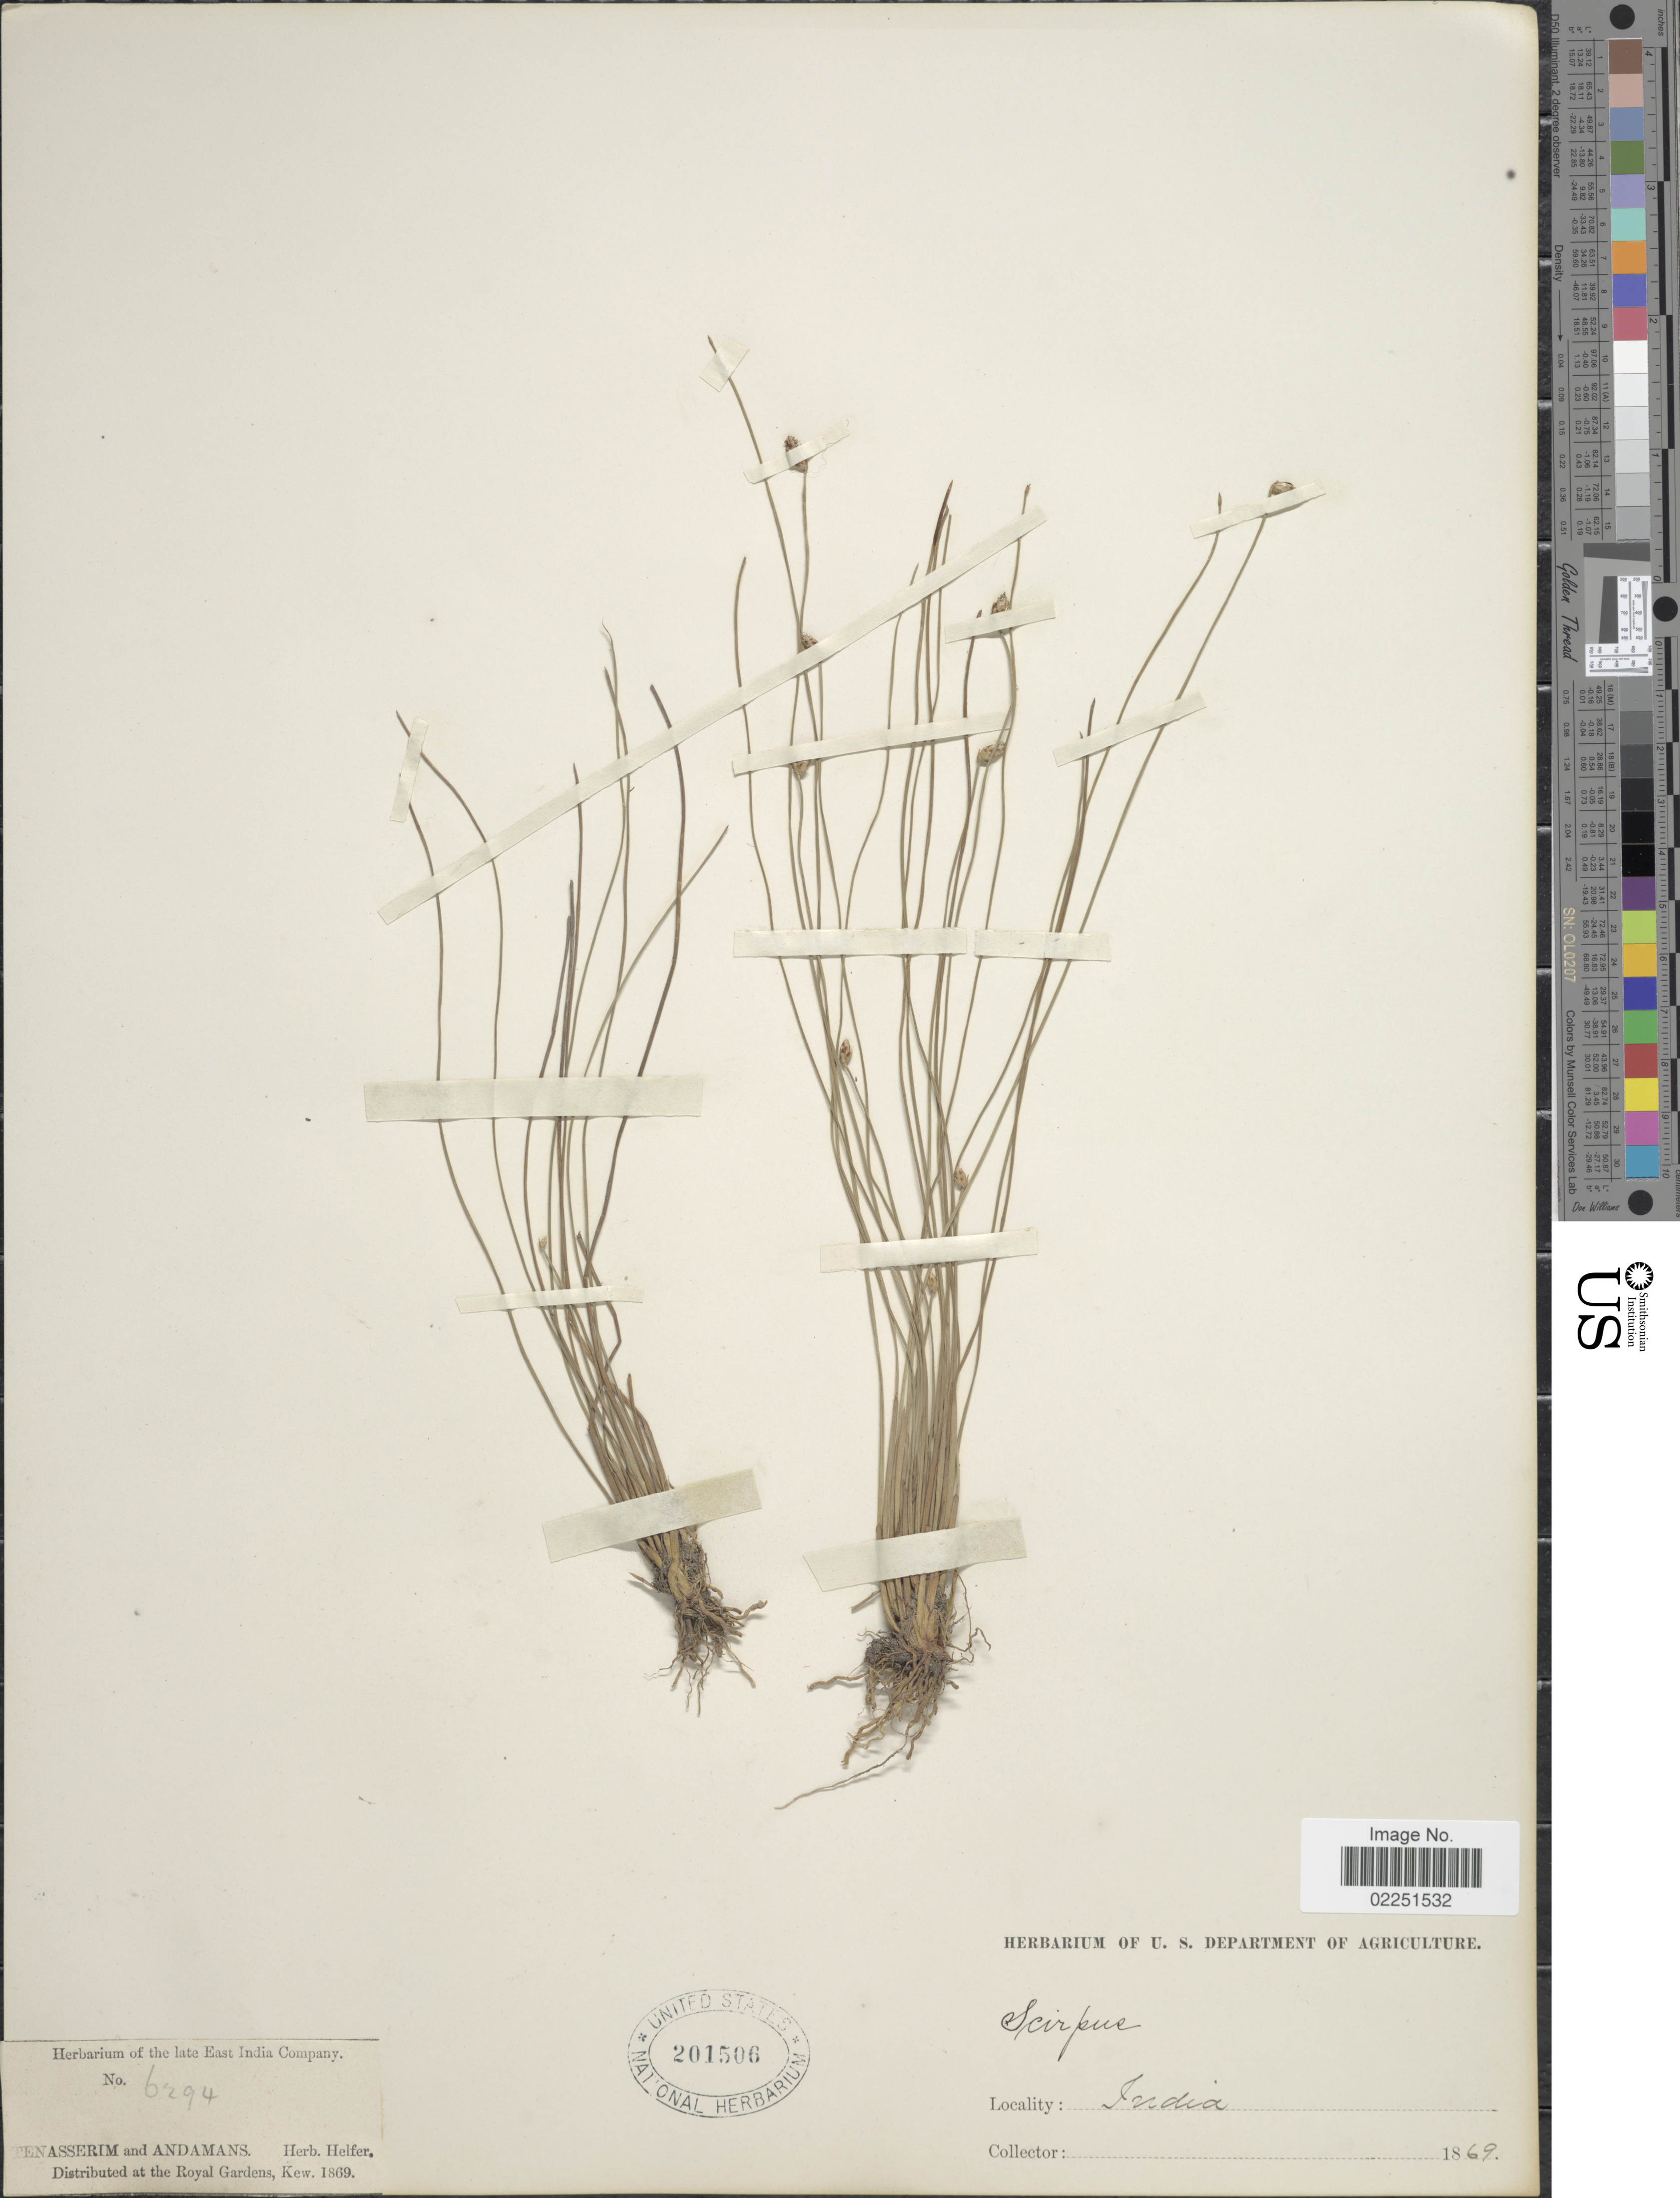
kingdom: Plantae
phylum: Tracheophyta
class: Liliopsida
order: Poales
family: Cyperaceae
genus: Fimbristylis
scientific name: Fimbristylis sp.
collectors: Ex herb. Helfer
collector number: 6294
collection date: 1869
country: India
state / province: Andaman and Nicobar Islands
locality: Tenasserim and Andamans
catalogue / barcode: US 201506